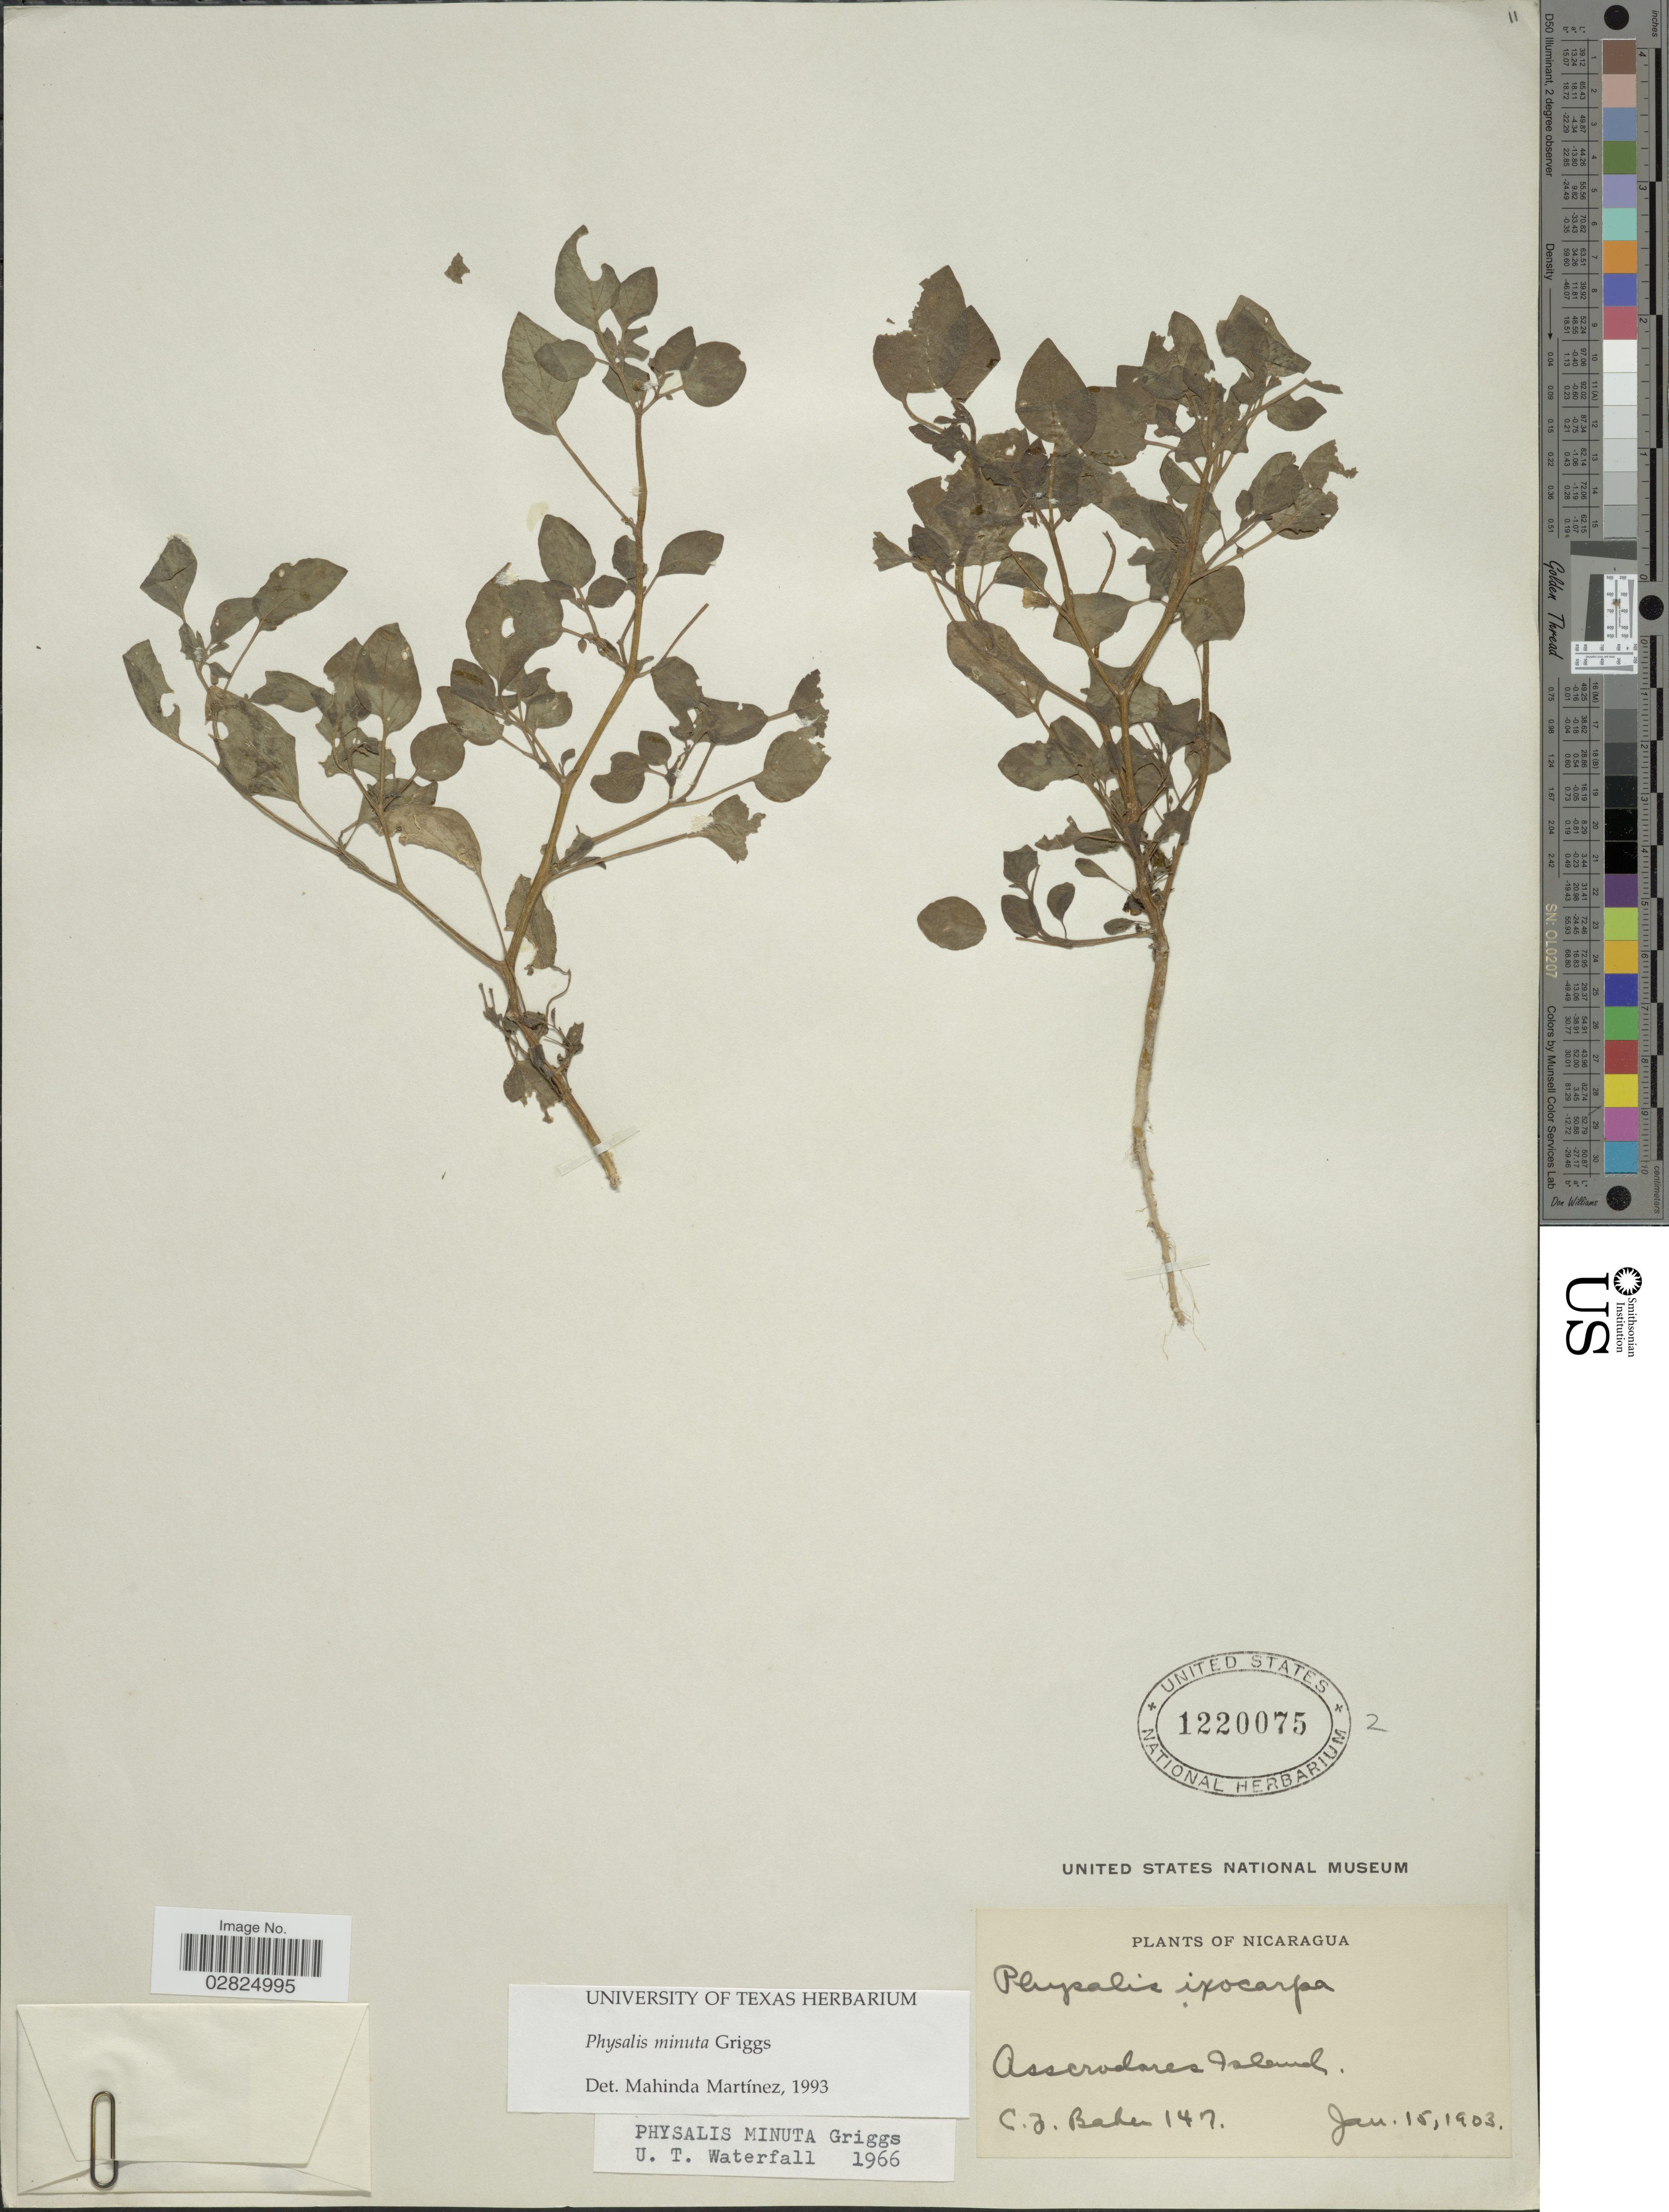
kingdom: Plantae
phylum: Tracheophyta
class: Magnoliopsida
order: Solanales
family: Solanaceae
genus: Physalis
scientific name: Physalis minuta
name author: R.F. Griggs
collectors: C. F. Baker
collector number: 147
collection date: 1903-01-15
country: Nicaragua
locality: Asseradores Island.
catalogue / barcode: US 1220075